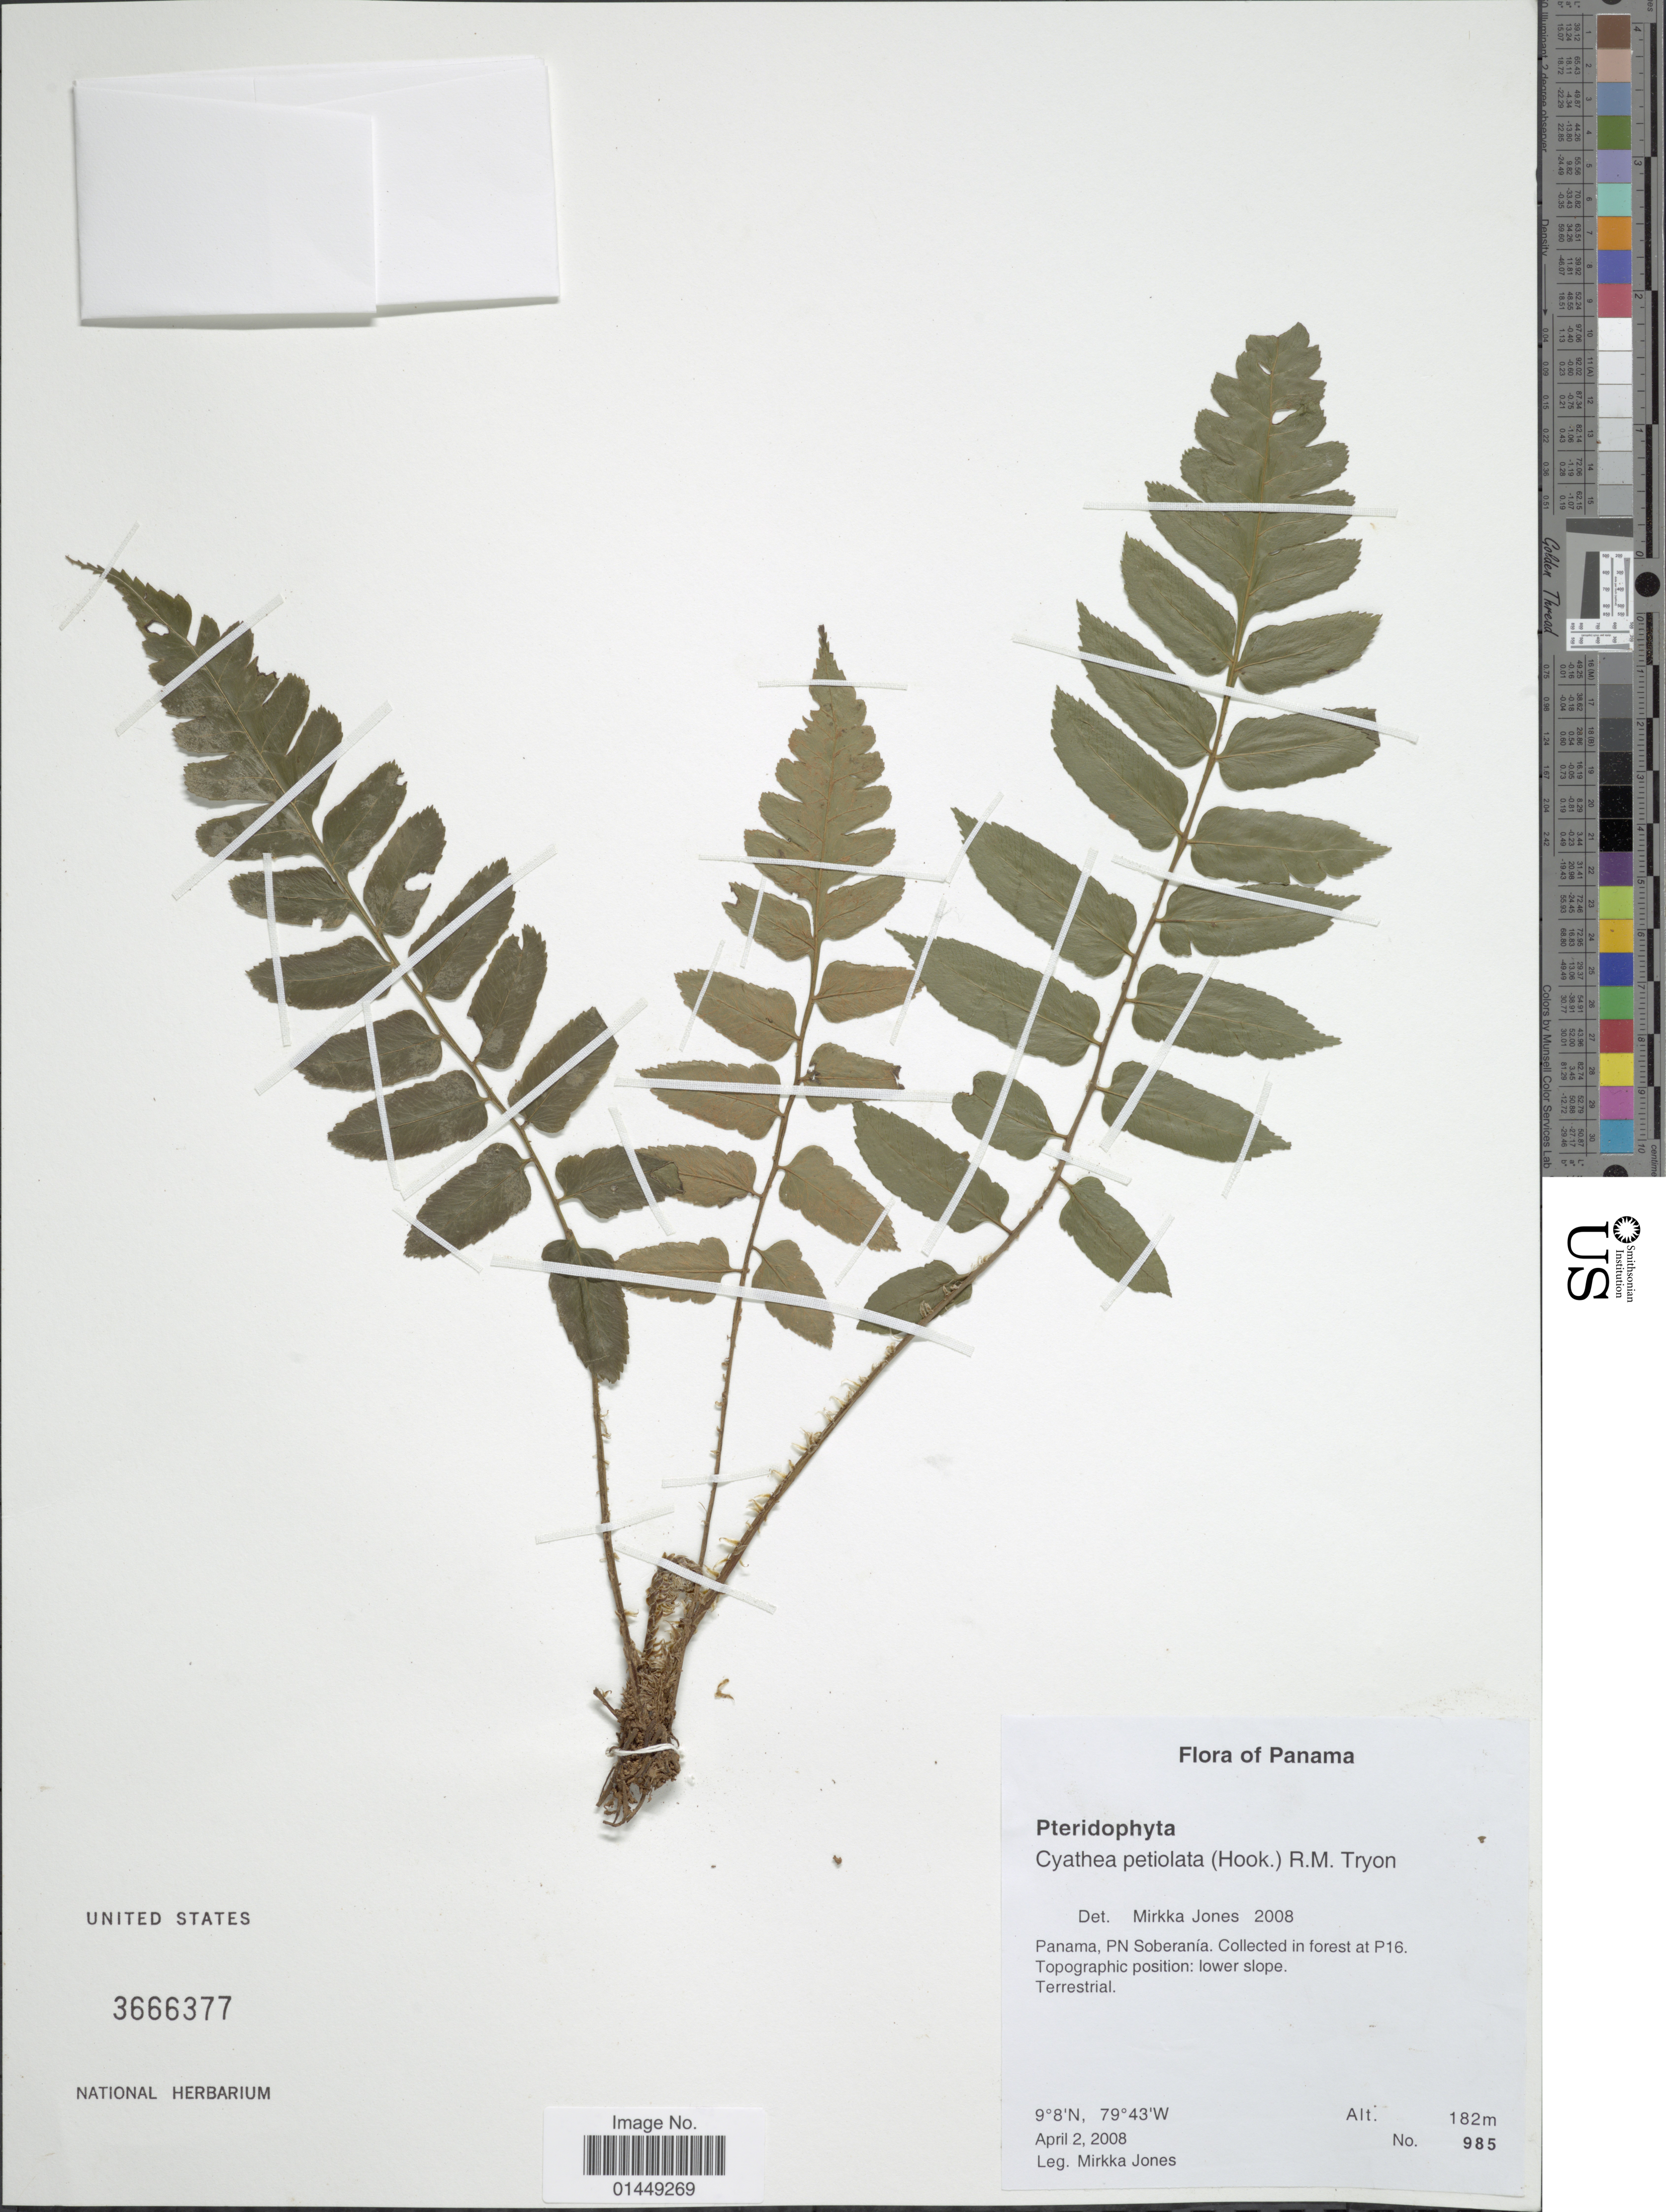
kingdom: Plantae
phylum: Tracheophyta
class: Polypodiopsida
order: Cyatheales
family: Cyatheaceae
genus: Cyathea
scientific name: Cyathea petiolata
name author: (Hook.) R.M. Tryon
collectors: M. Jones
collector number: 985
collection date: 2008-04-02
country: Panama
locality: Panama, PN Soberanía. Collected in forest at P16. Topographic position: lower slope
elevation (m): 182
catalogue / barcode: US 3666377